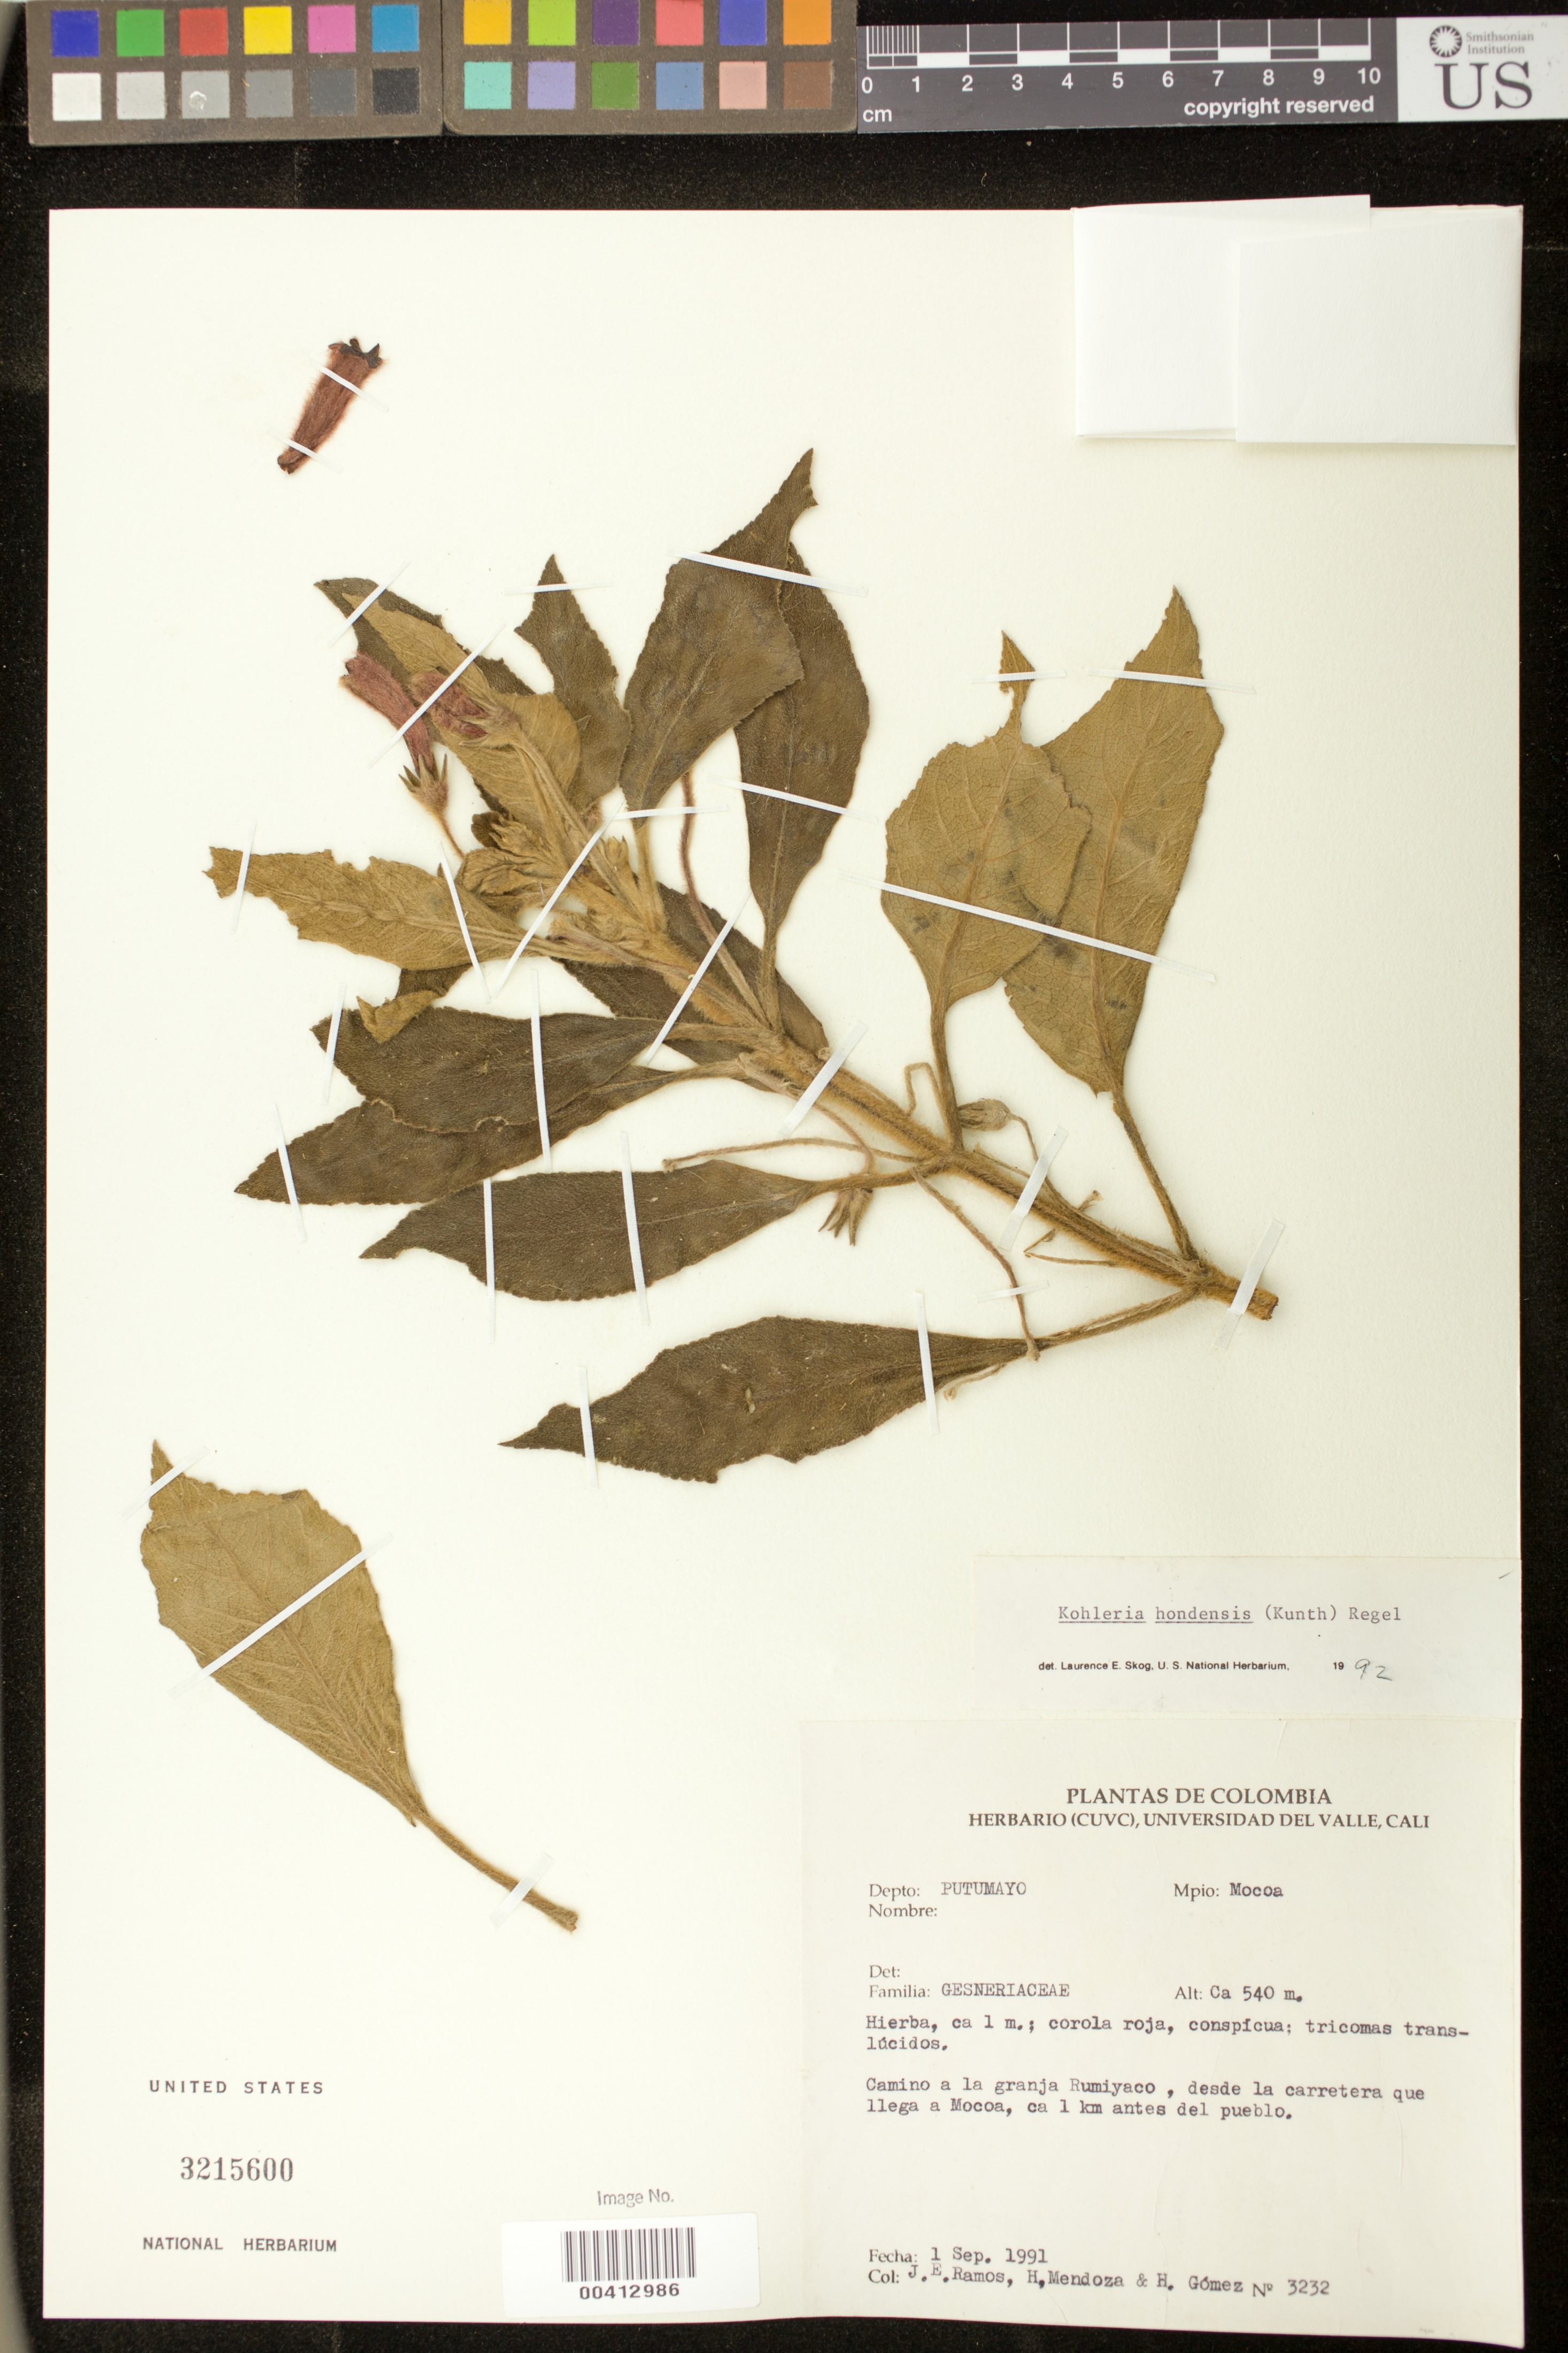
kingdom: Plantae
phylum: Tracheophyta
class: Magnoliopsida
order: Lamiales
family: Gesneriaceae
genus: Kohleria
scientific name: Kohleria hondensis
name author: (Kunth) Hanst.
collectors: J. E. Ramos, H. Mendoza & H. Gomez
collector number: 3232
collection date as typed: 01 Sep 1991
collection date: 1991-09-01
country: Colombia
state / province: Putumayo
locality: Mocoa, Camino a la Granja Rumiyaco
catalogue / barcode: US 3215600